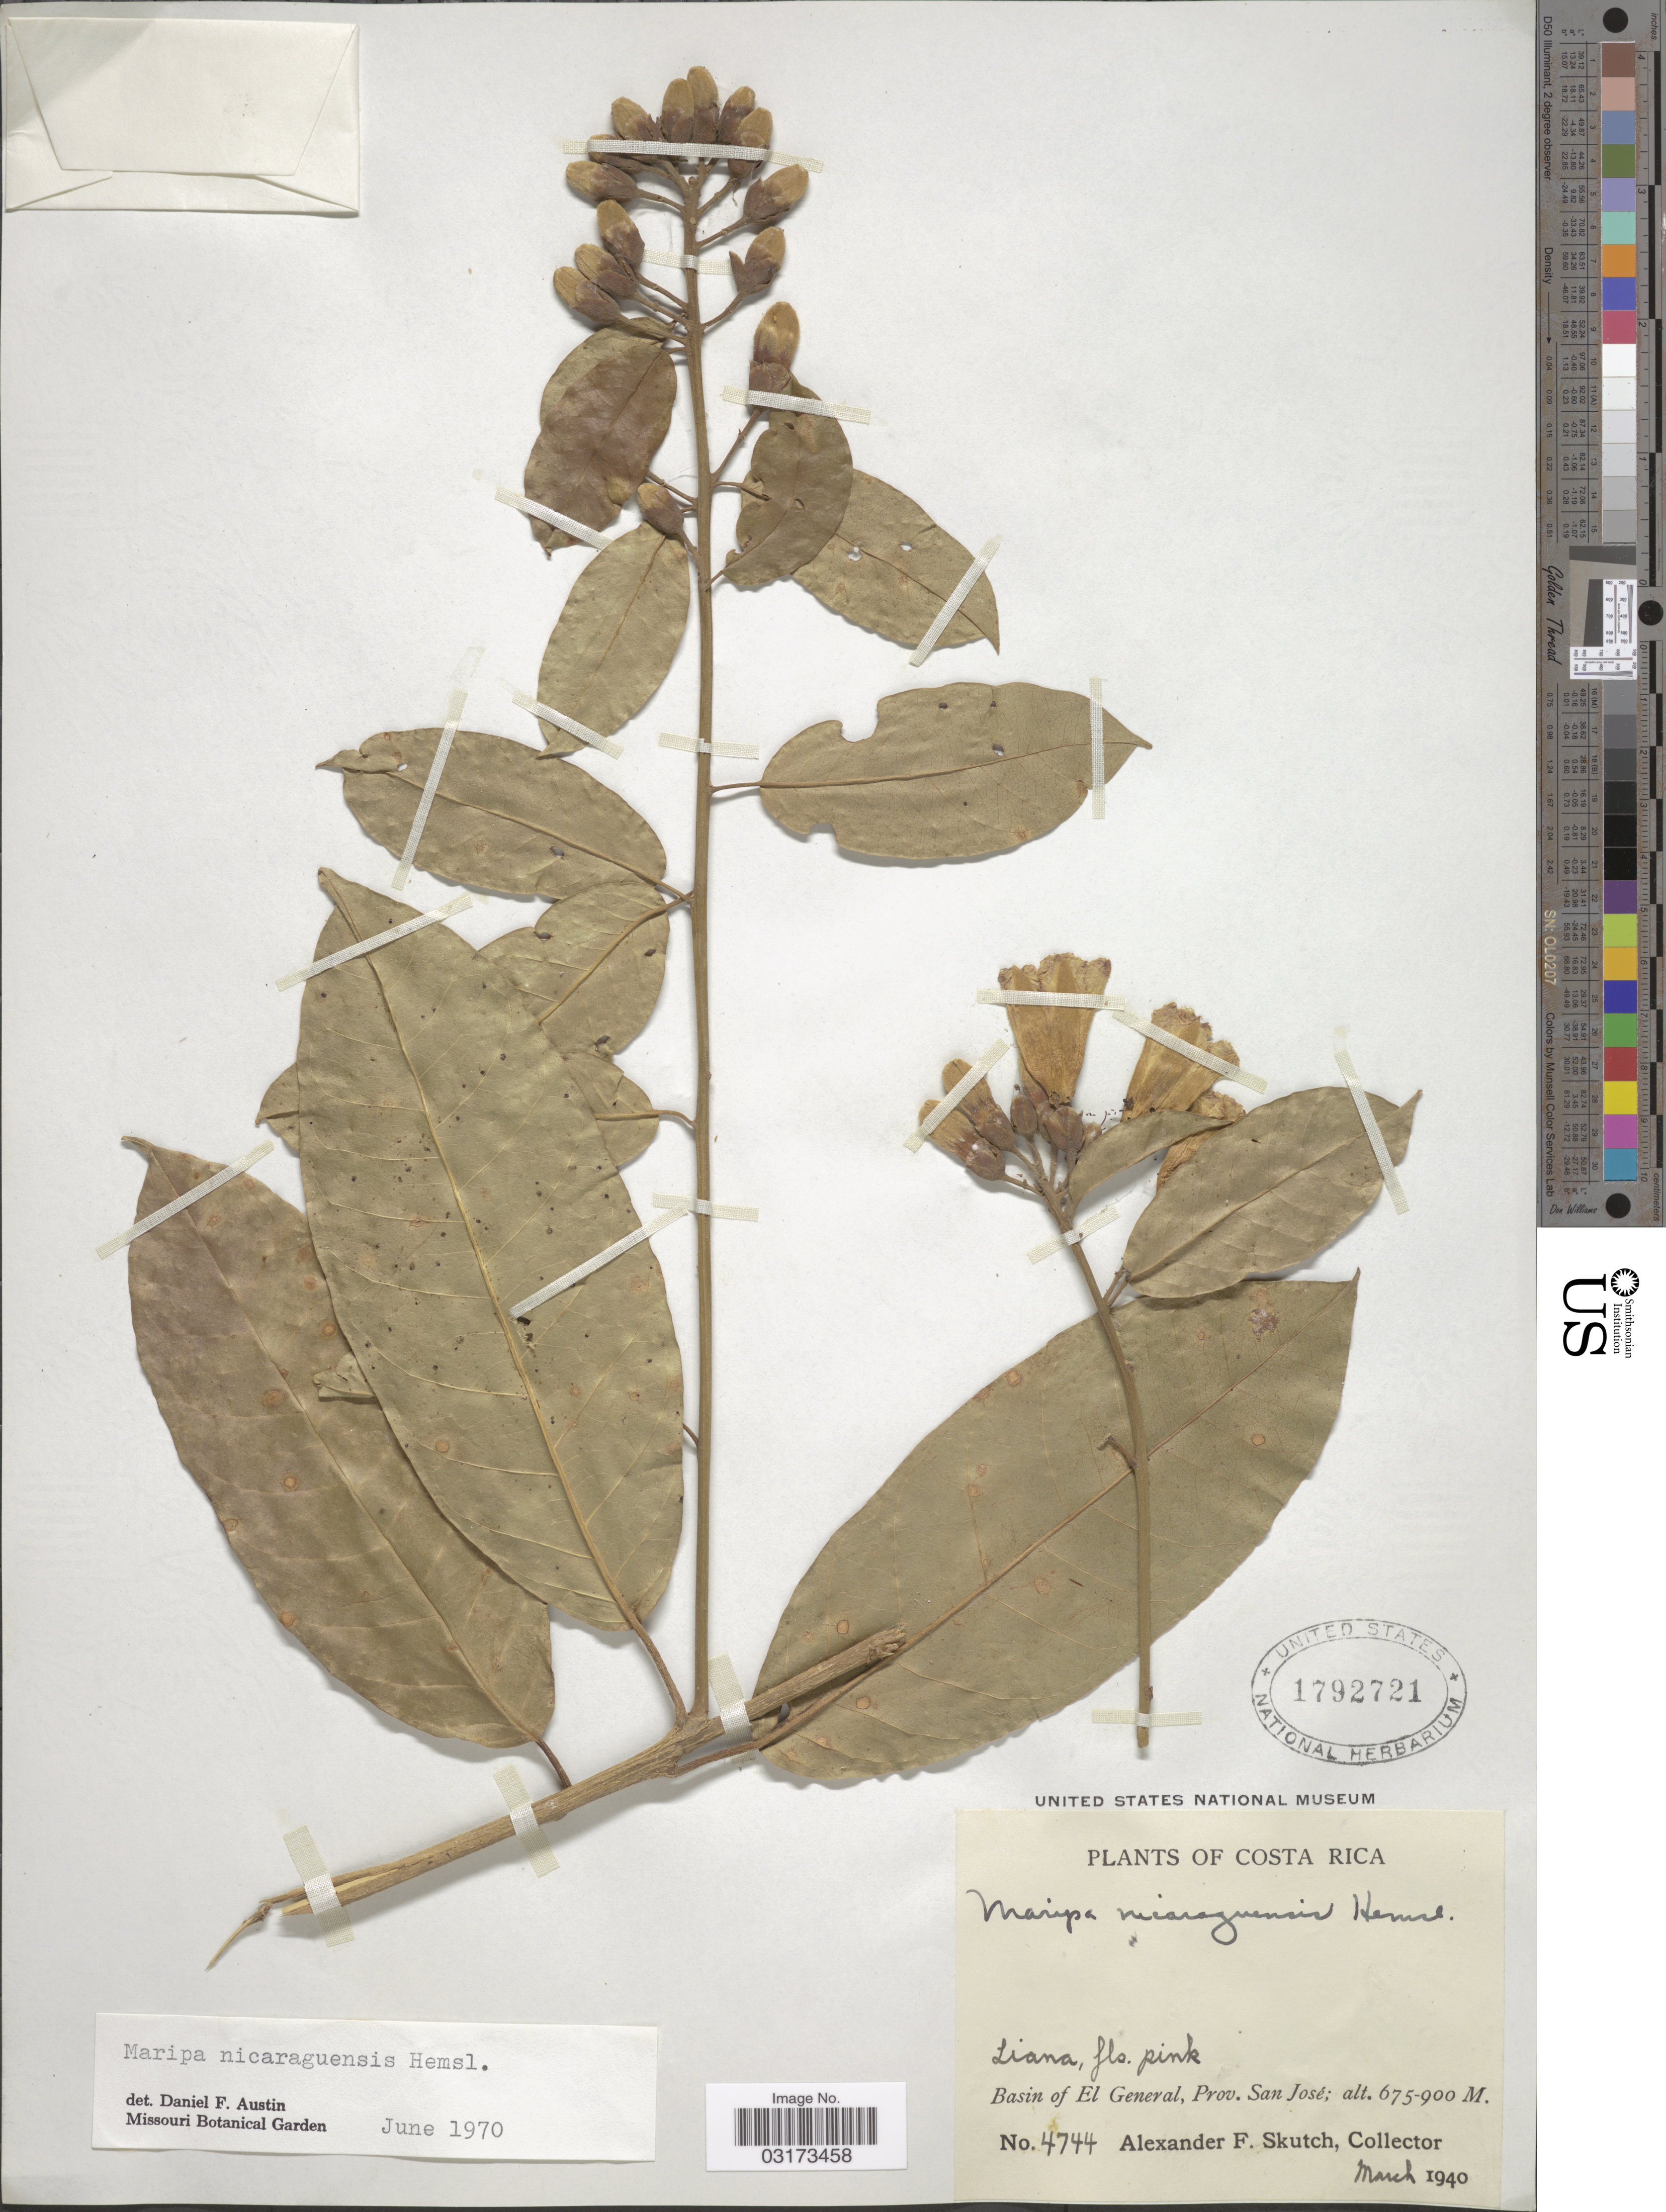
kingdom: Plantae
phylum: Tracheophyta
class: Magnoliopsida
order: Solanales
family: Convolvulaceae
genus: Maripa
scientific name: Maripa nicaraguensis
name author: Hemsl.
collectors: A. F. Skutch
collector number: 4744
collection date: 1940-03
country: Costa Rica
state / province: San José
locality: Basin of El General.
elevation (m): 675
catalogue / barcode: US 1792721